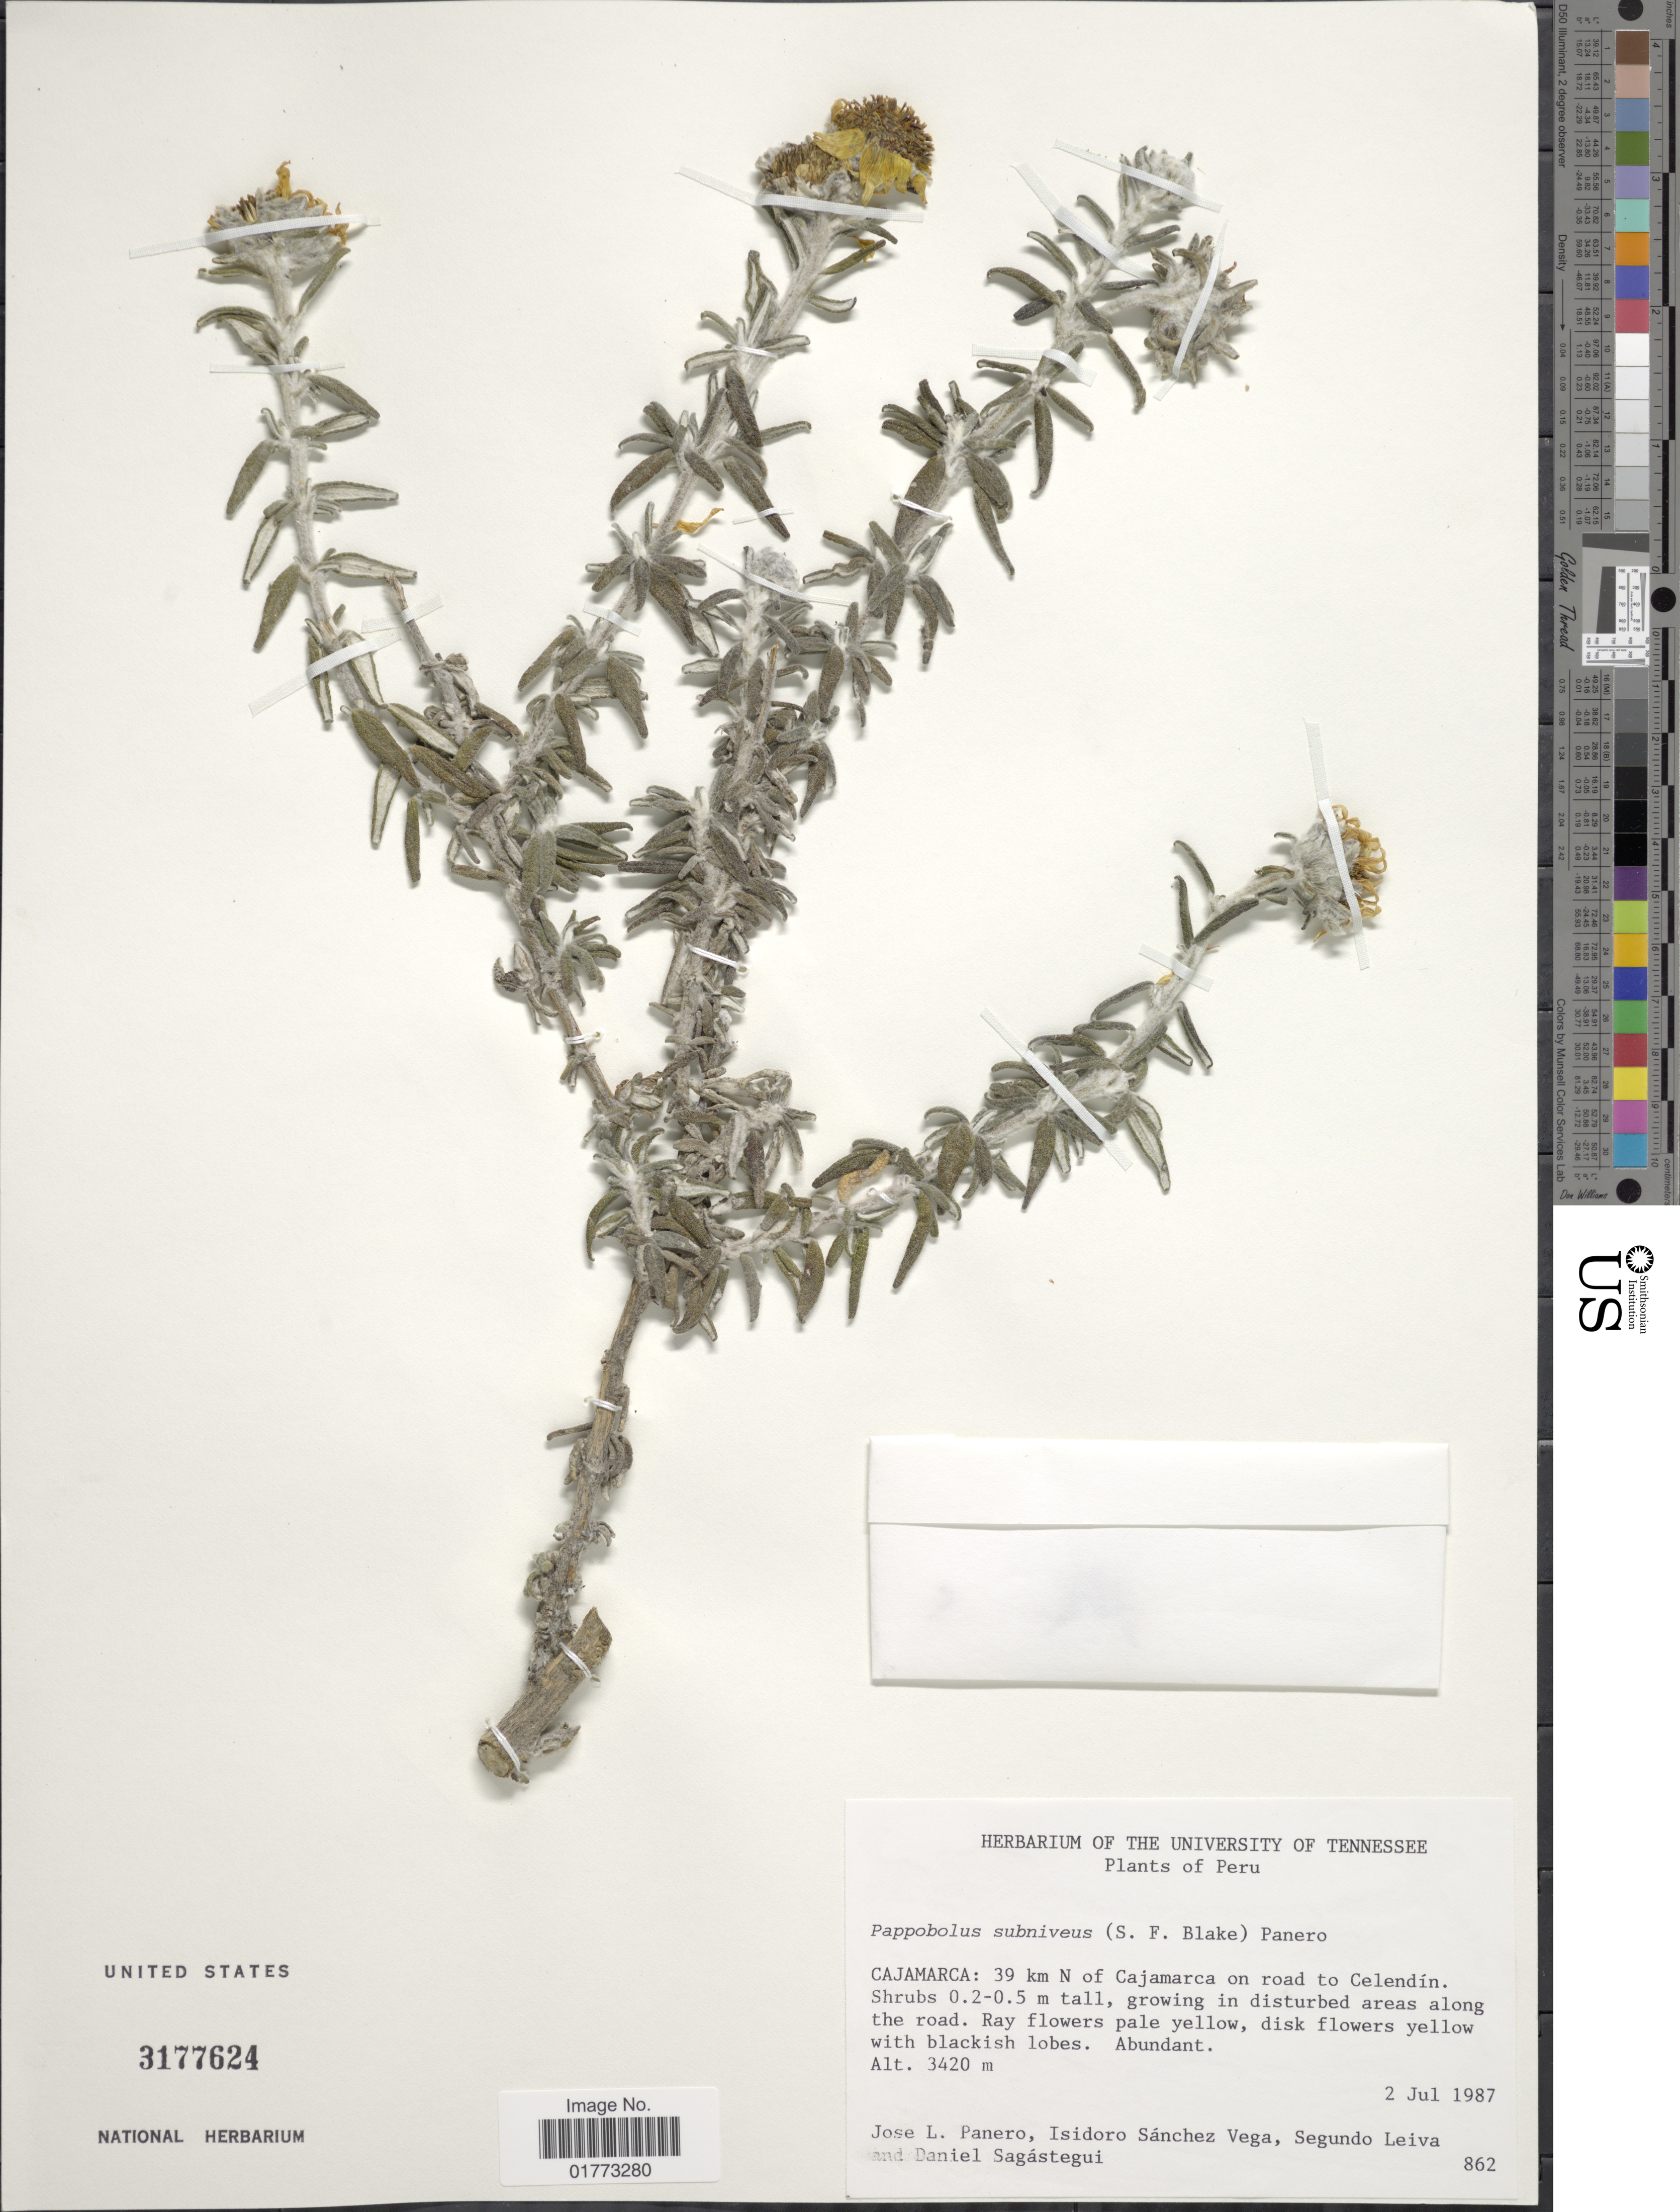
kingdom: Plantae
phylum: Tracheophyta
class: Magnoliopsida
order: Asterales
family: Asteraceae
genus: Pappobolus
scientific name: Pappobolus subniveus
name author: (S.F. Blake) Panero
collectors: J. L. Panero, I. Sánchez Vega, S. Leiva & D. Sagástegui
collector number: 862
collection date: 1987-07-02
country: Peru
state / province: Cajamarca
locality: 39 km N of Cajamarca on road to Celendin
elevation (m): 3420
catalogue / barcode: US 3177624